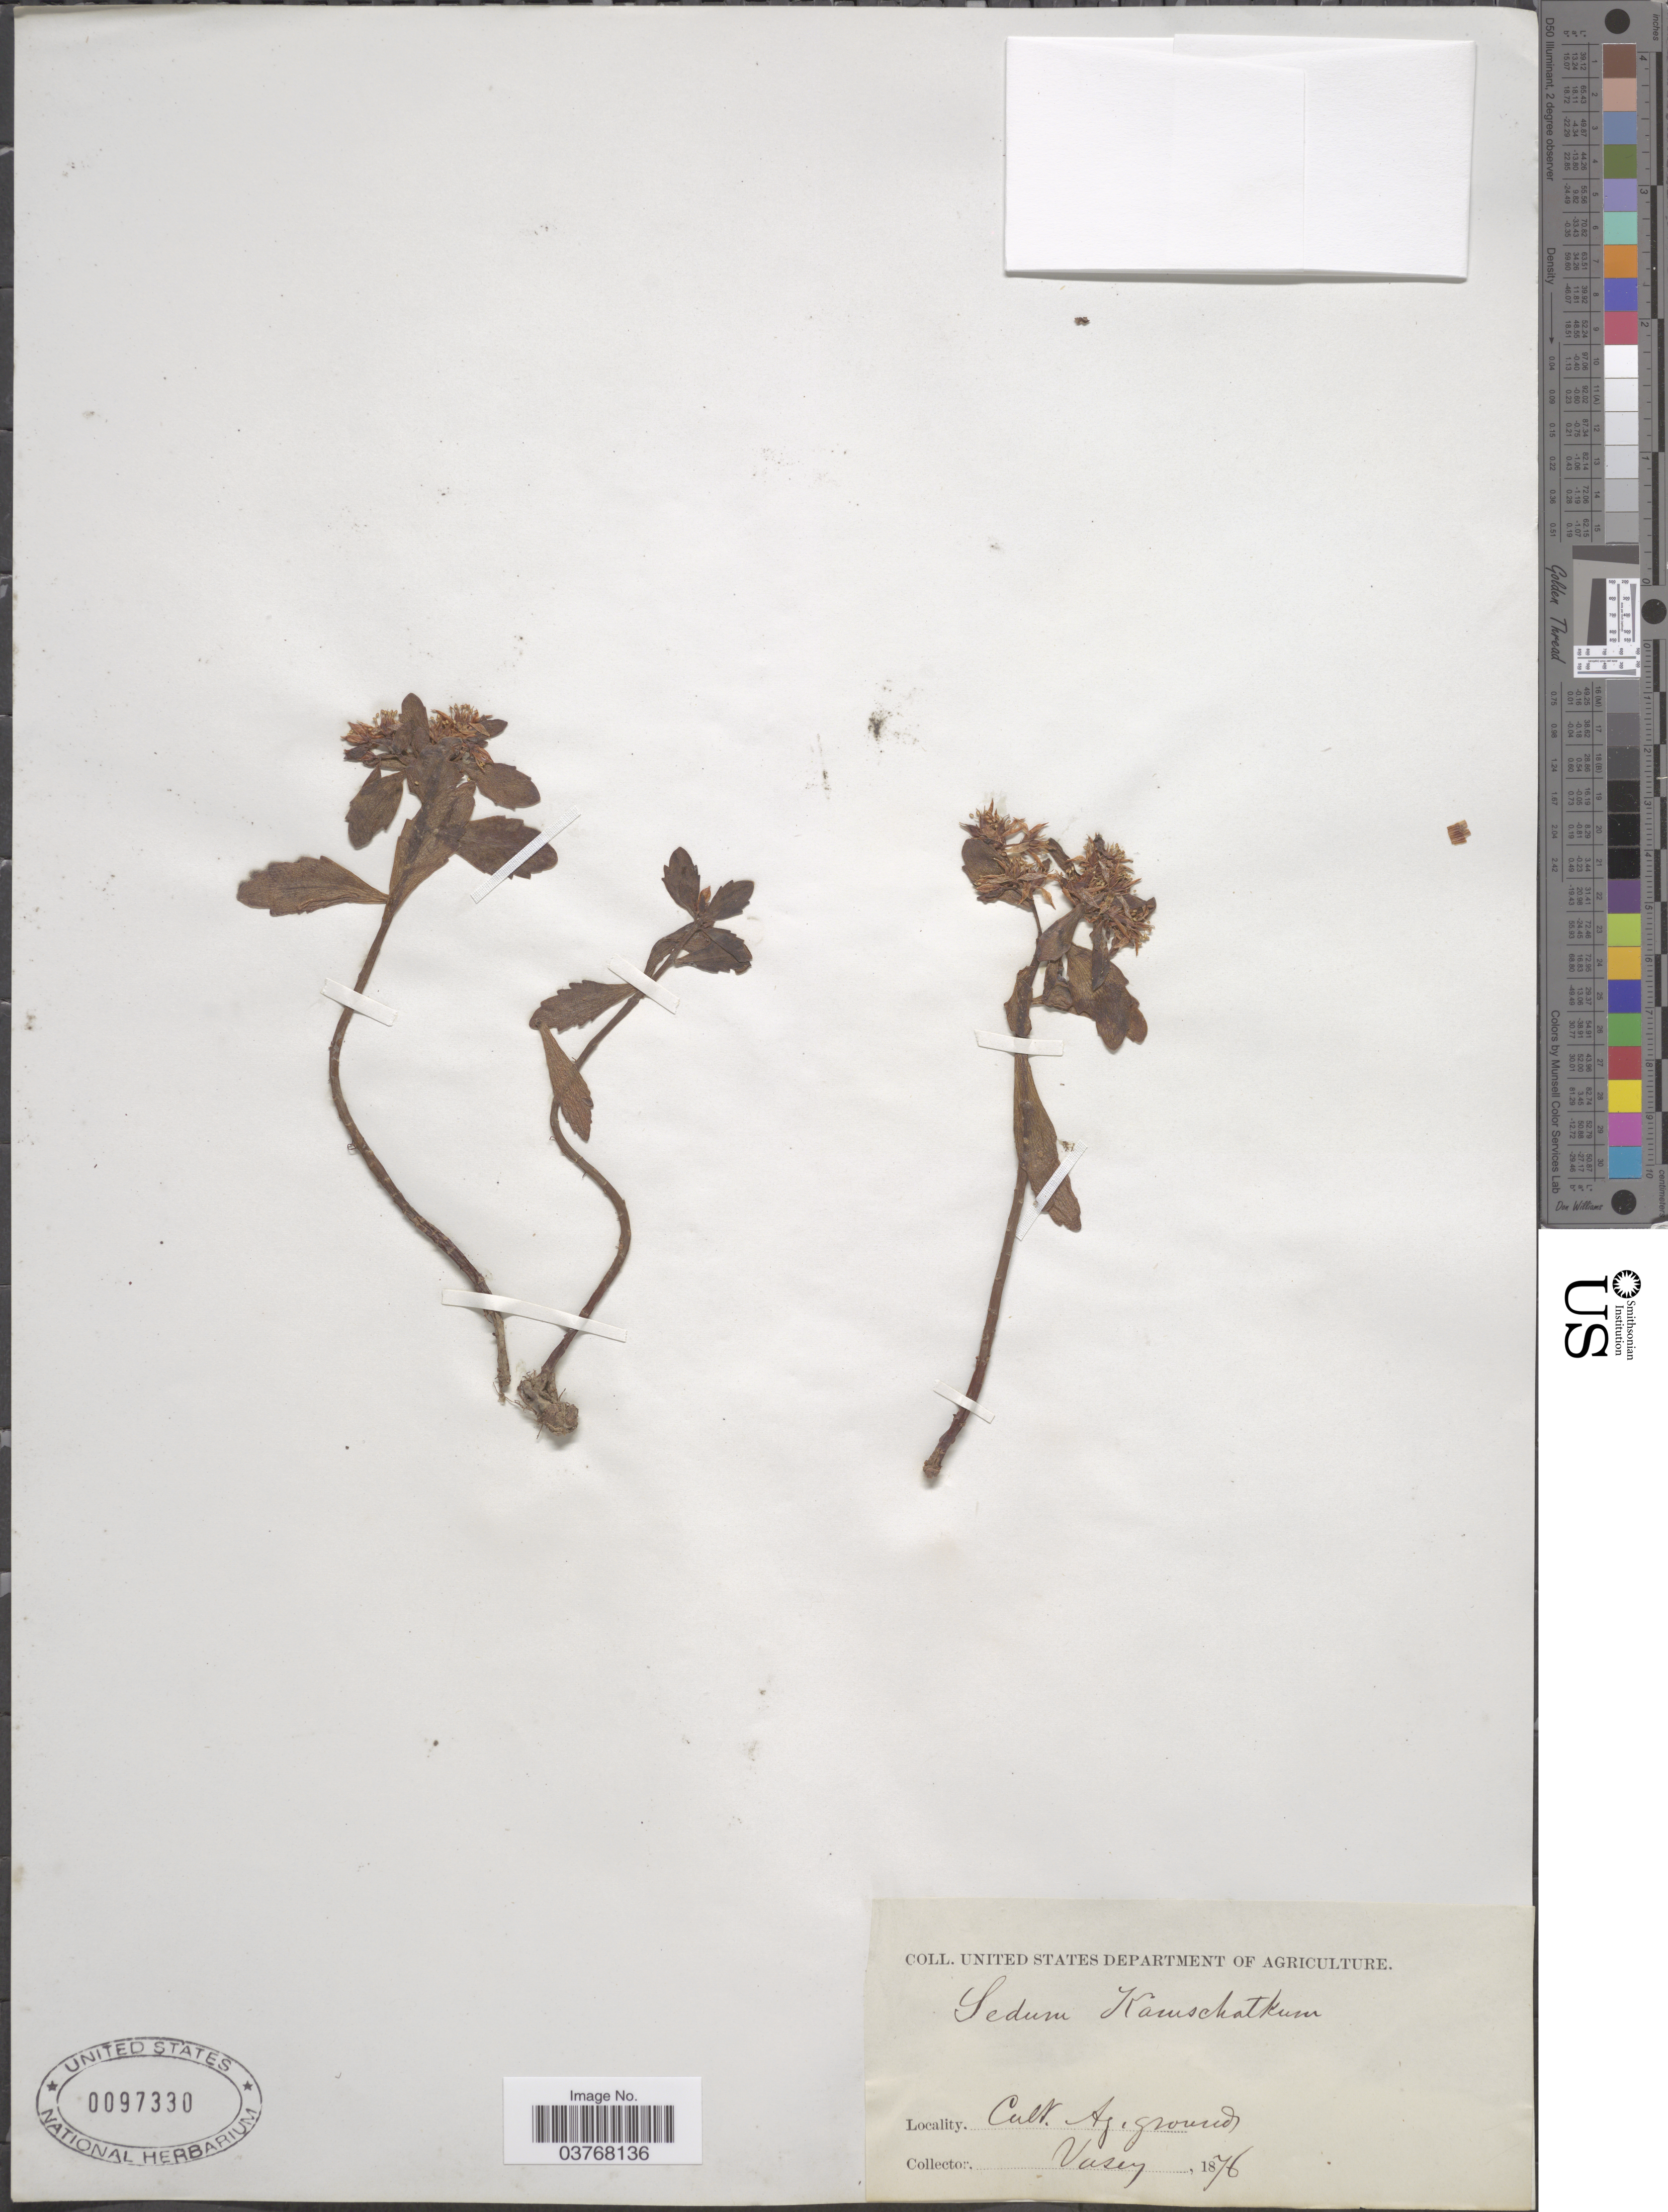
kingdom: Plantae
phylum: Tracheophyta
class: Magnoliopsida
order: Saxifragales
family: Crassulaceae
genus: Sedum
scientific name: Sedum kamtschaticum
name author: Fisch. & C.A. Mey.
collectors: Vasey, --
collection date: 1876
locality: Ag. grounds.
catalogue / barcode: US 97330